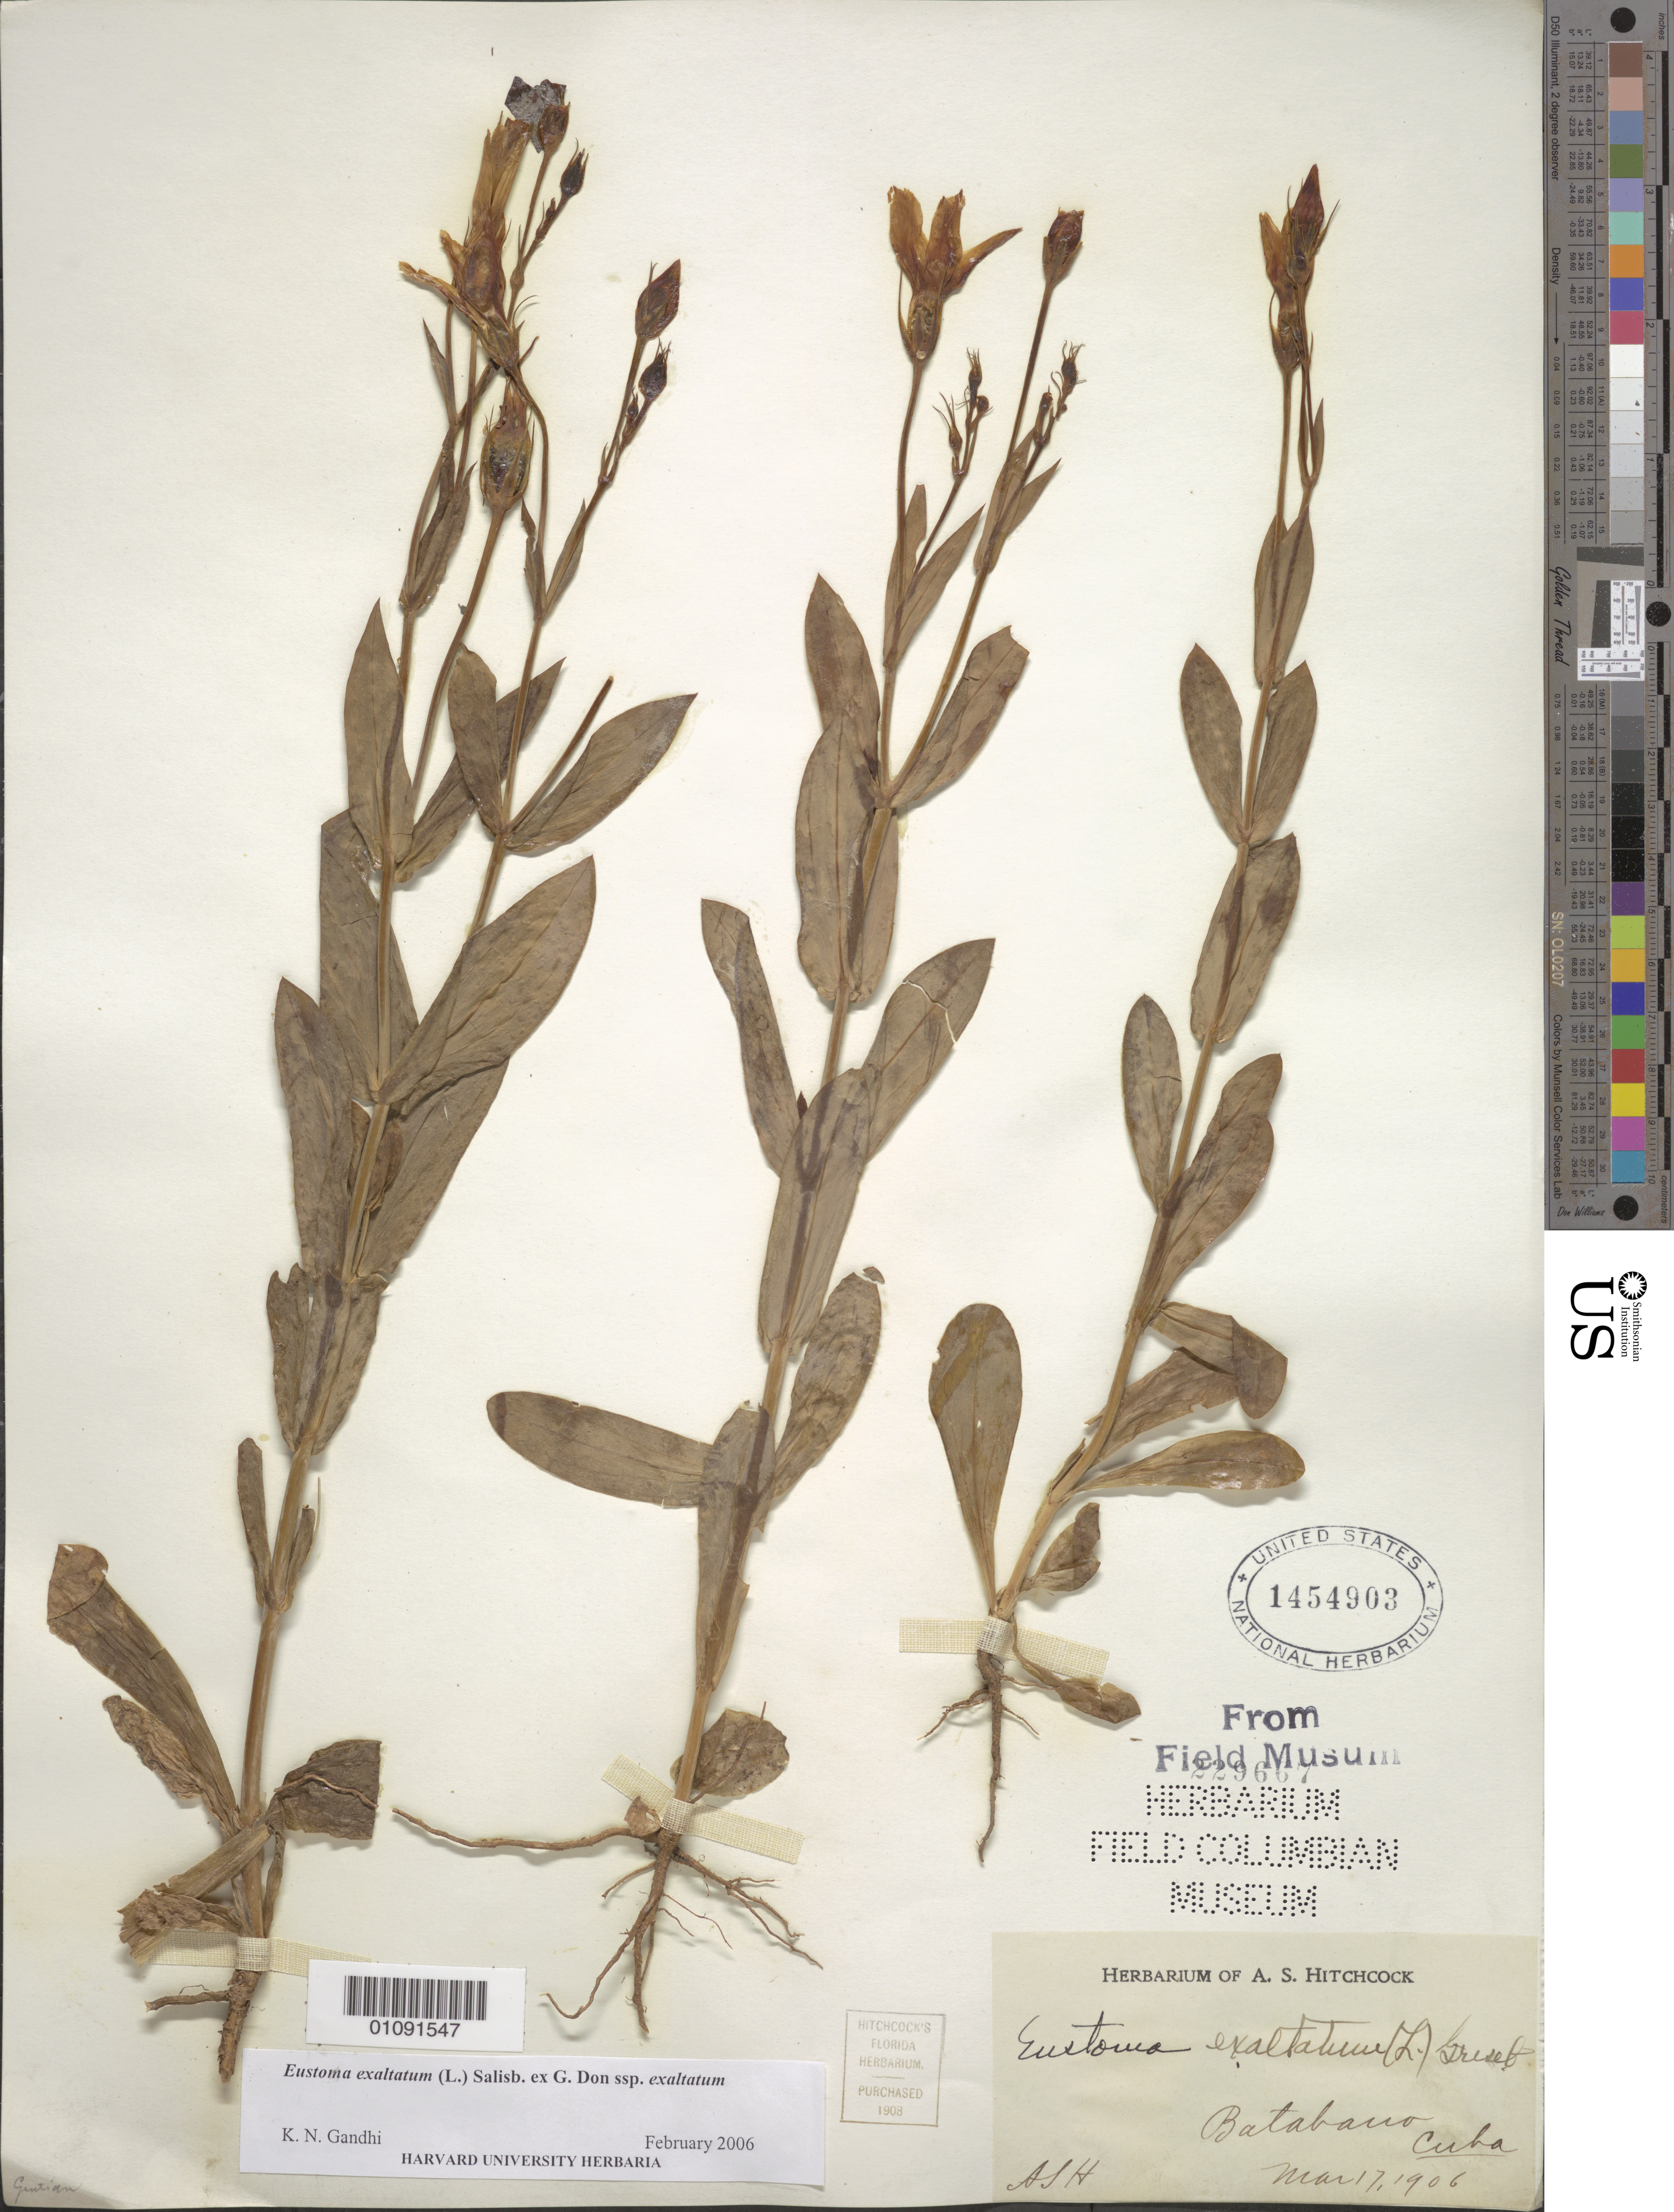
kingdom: Plantae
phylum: Tracheophyta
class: Magnoliopsida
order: Gentianales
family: Gentianaceae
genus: Eustoma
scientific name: Eustoma exaltatum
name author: (L.) Salisb. ex Don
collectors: A. S. Hitchcock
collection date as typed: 17 May 1906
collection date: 1906-05-17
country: Cuba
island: Cuba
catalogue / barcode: US 1454903